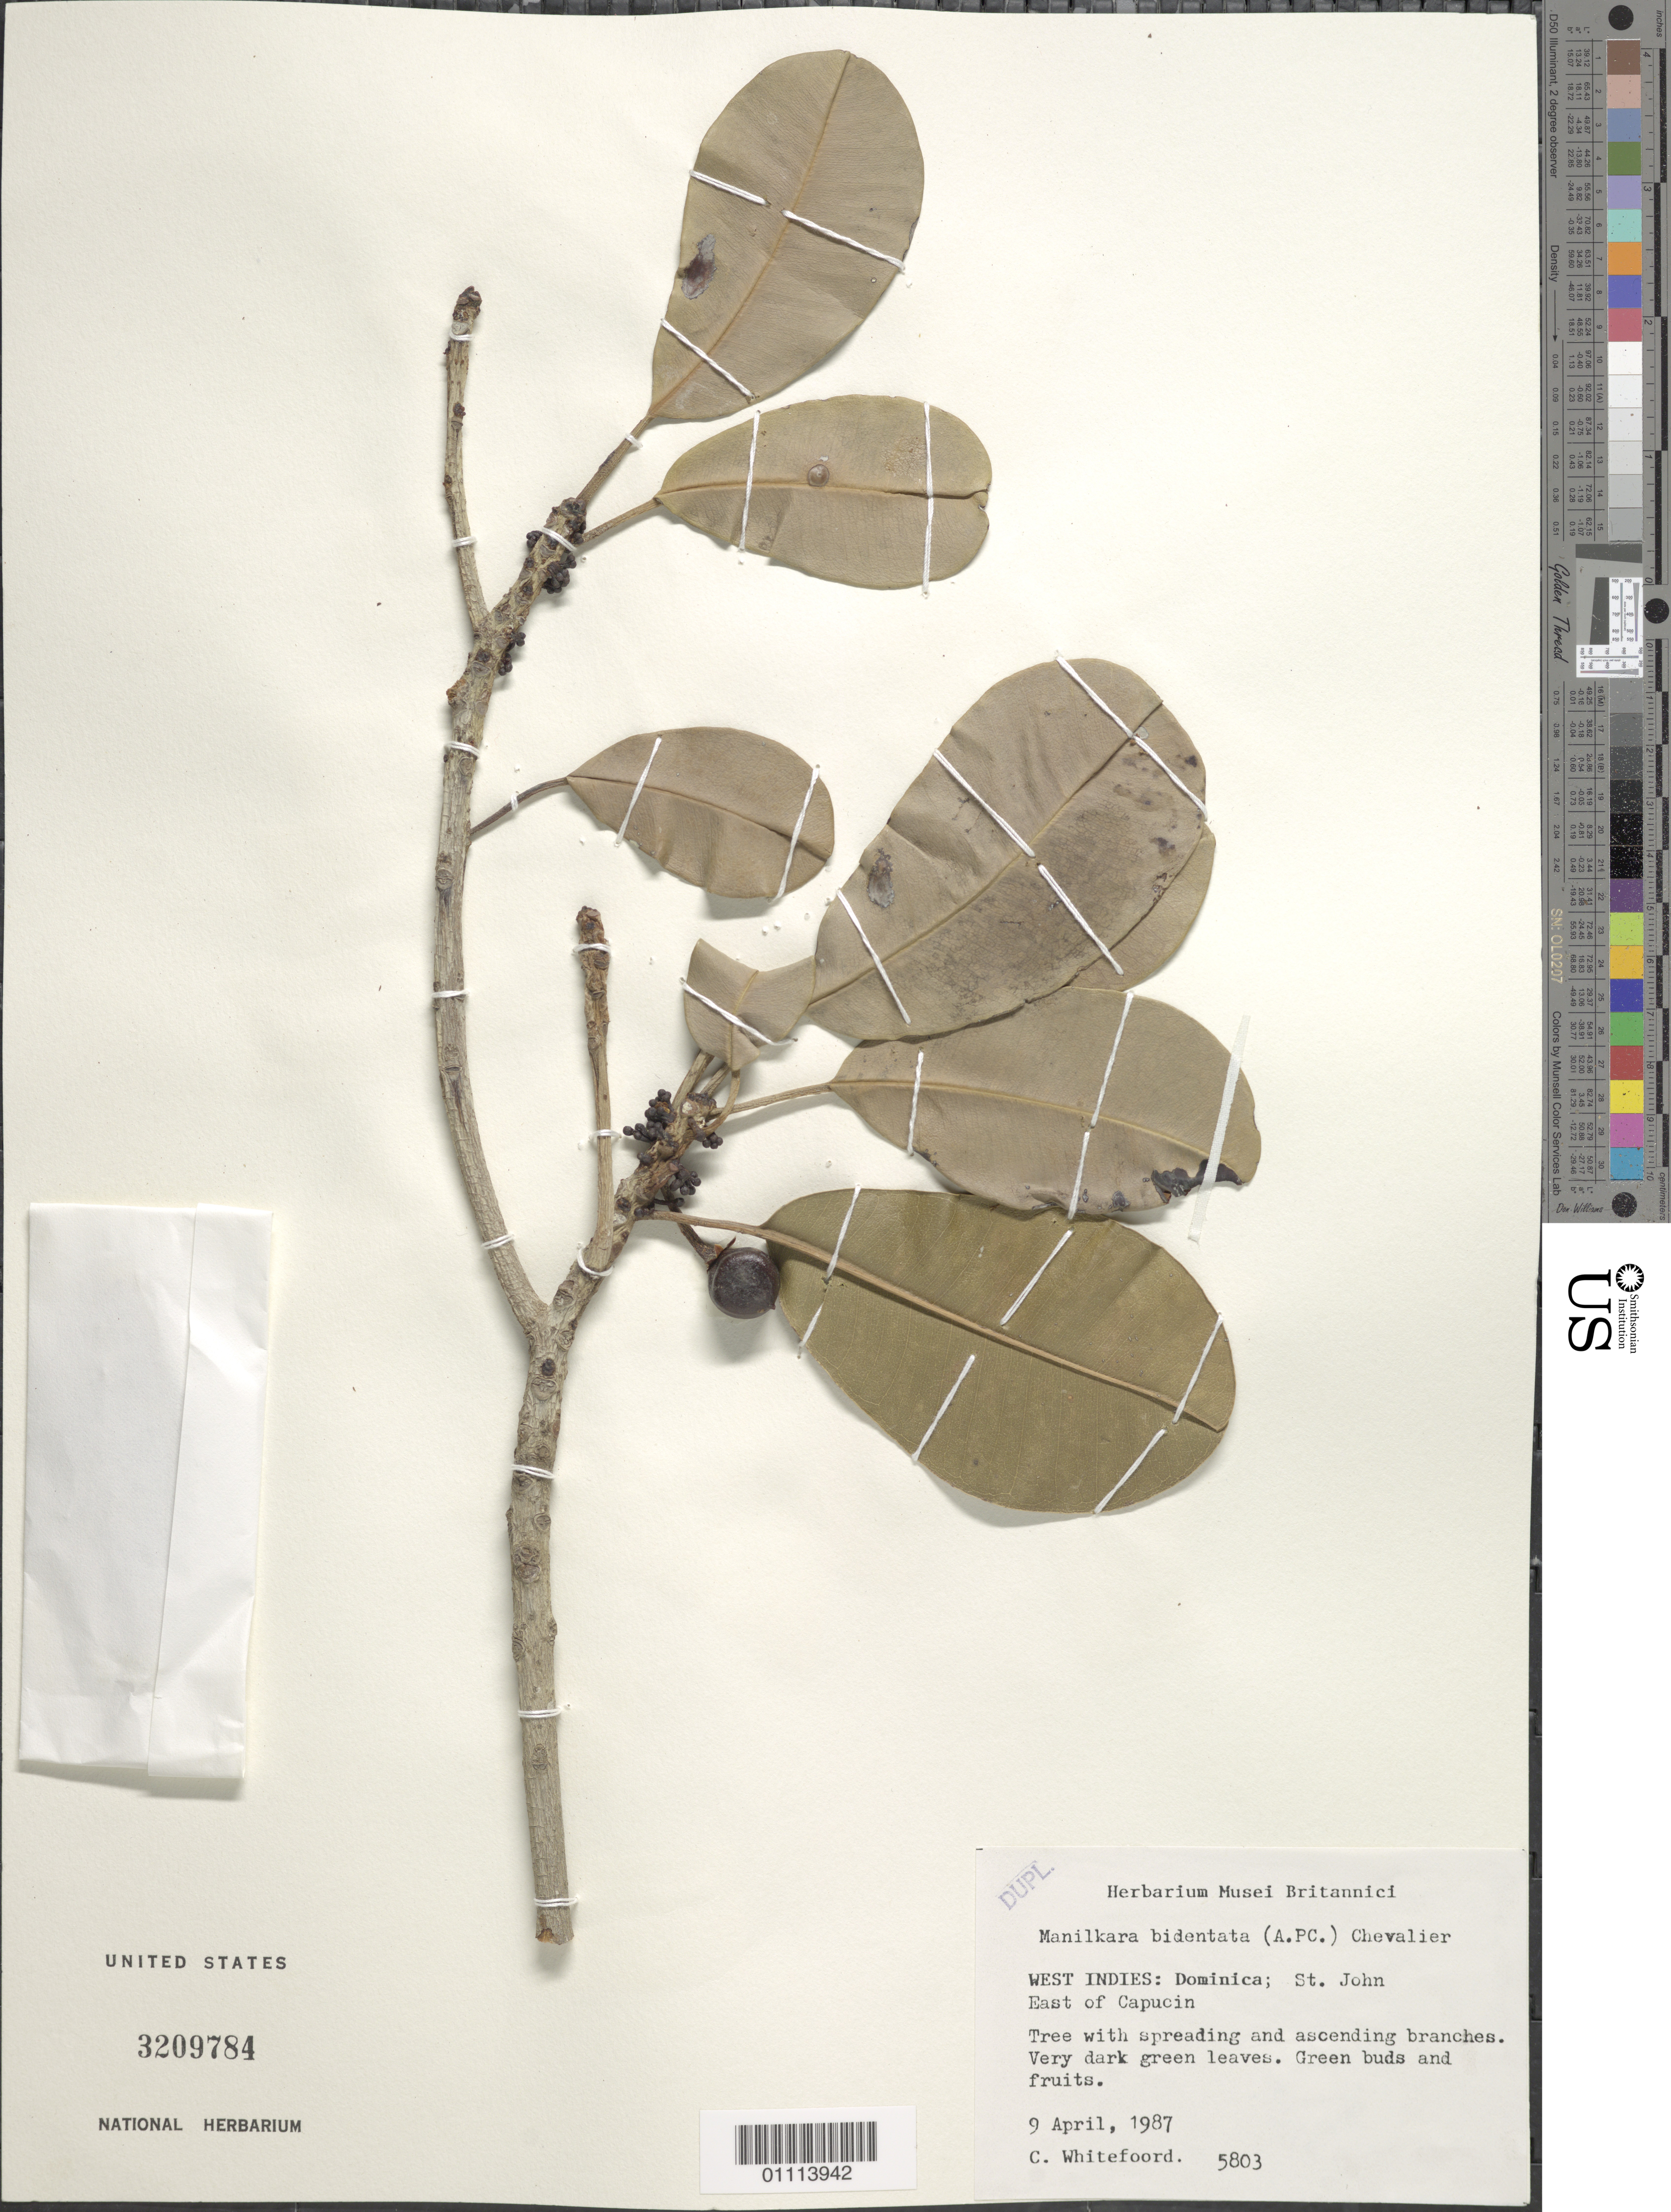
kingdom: Plantae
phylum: Tracheophyta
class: Magnoliopsida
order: Ericales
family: Sapotaceae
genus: Manilkara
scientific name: Manilkara bidentata subsp. bidentata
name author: (A. DC.) A. Chev.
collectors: C. Whitefoord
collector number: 5803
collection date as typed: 09 Apr 1987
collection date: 1987-04-09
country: Dominica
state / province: St. John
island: Dominica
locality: Dominica; St. John, E of Capucin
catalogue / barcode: US 3209784